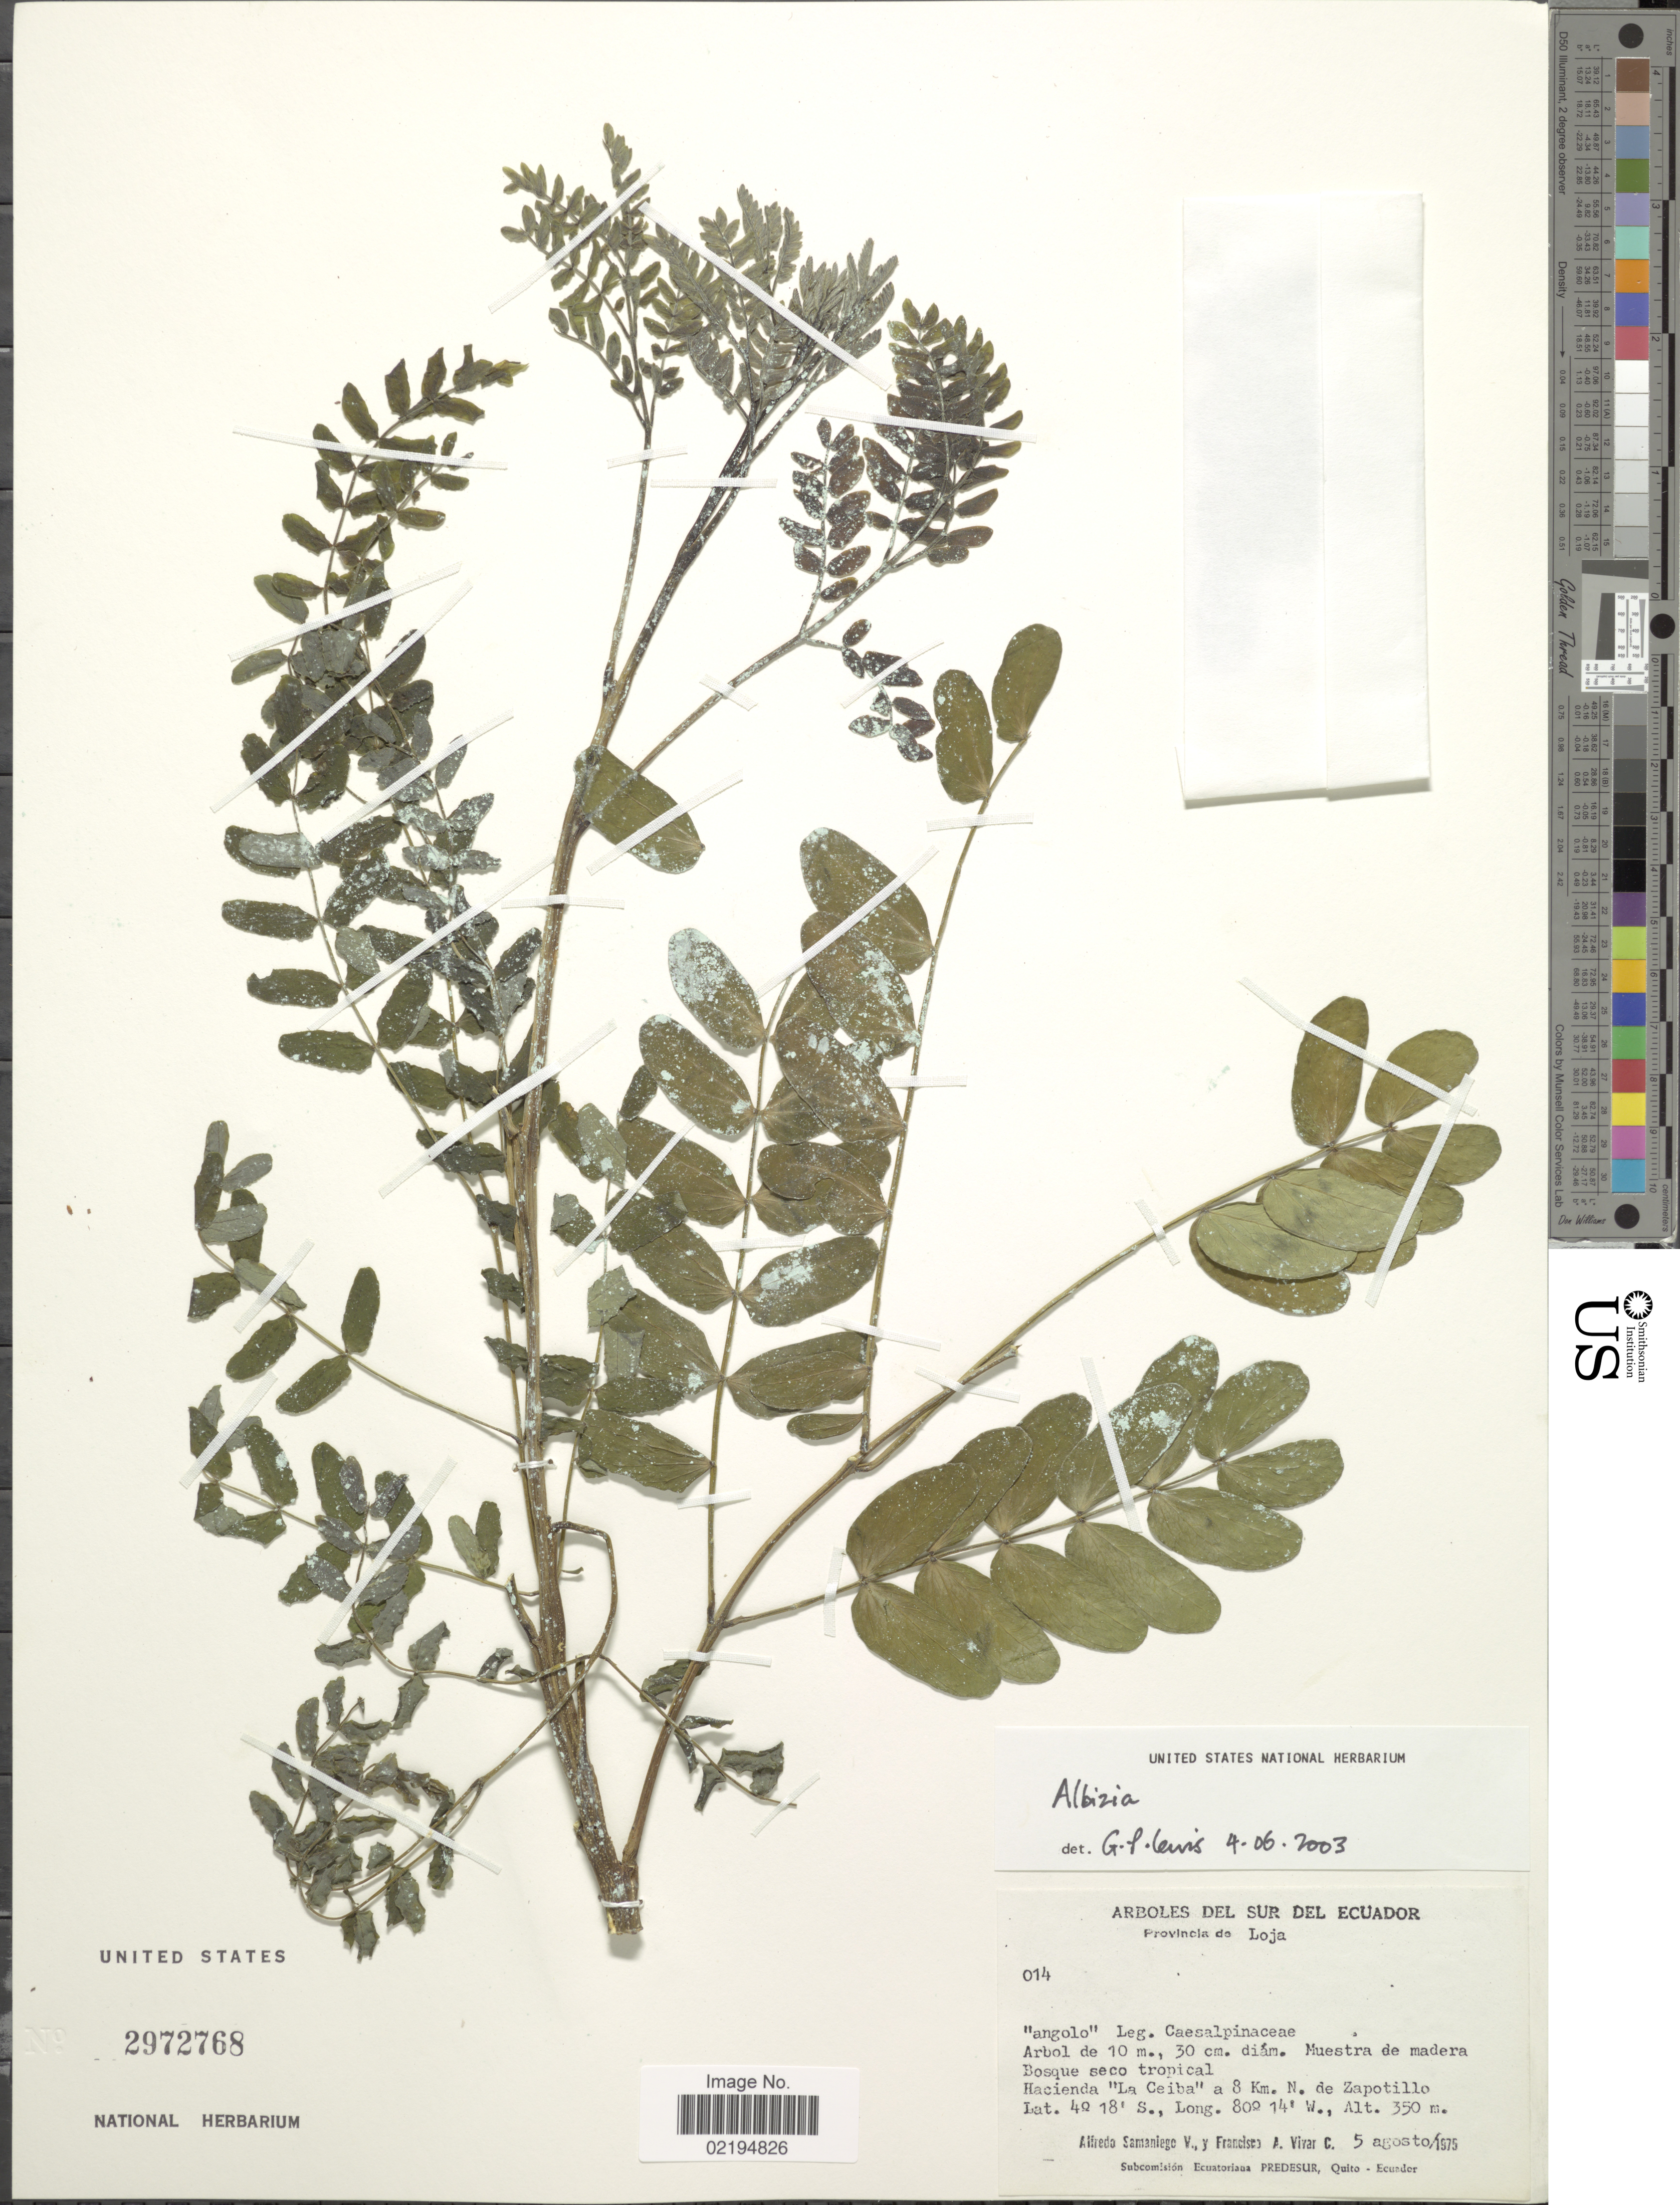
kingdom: Plantae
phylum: Tracheophyta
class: Magnoliopsida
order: Fabales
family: Fabaceae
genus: Albizia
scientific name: Albizia sp.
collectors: A. V. Samaniego & F. A. Vivar C.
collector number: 014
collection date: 1975-08-05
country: Ecuador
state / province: Loja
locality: Arboles del sur del Ecuador, Hacienda "La Ceiba"a 8 Km. N. de Zapotillo.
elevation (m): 350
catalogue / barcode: US 2972768